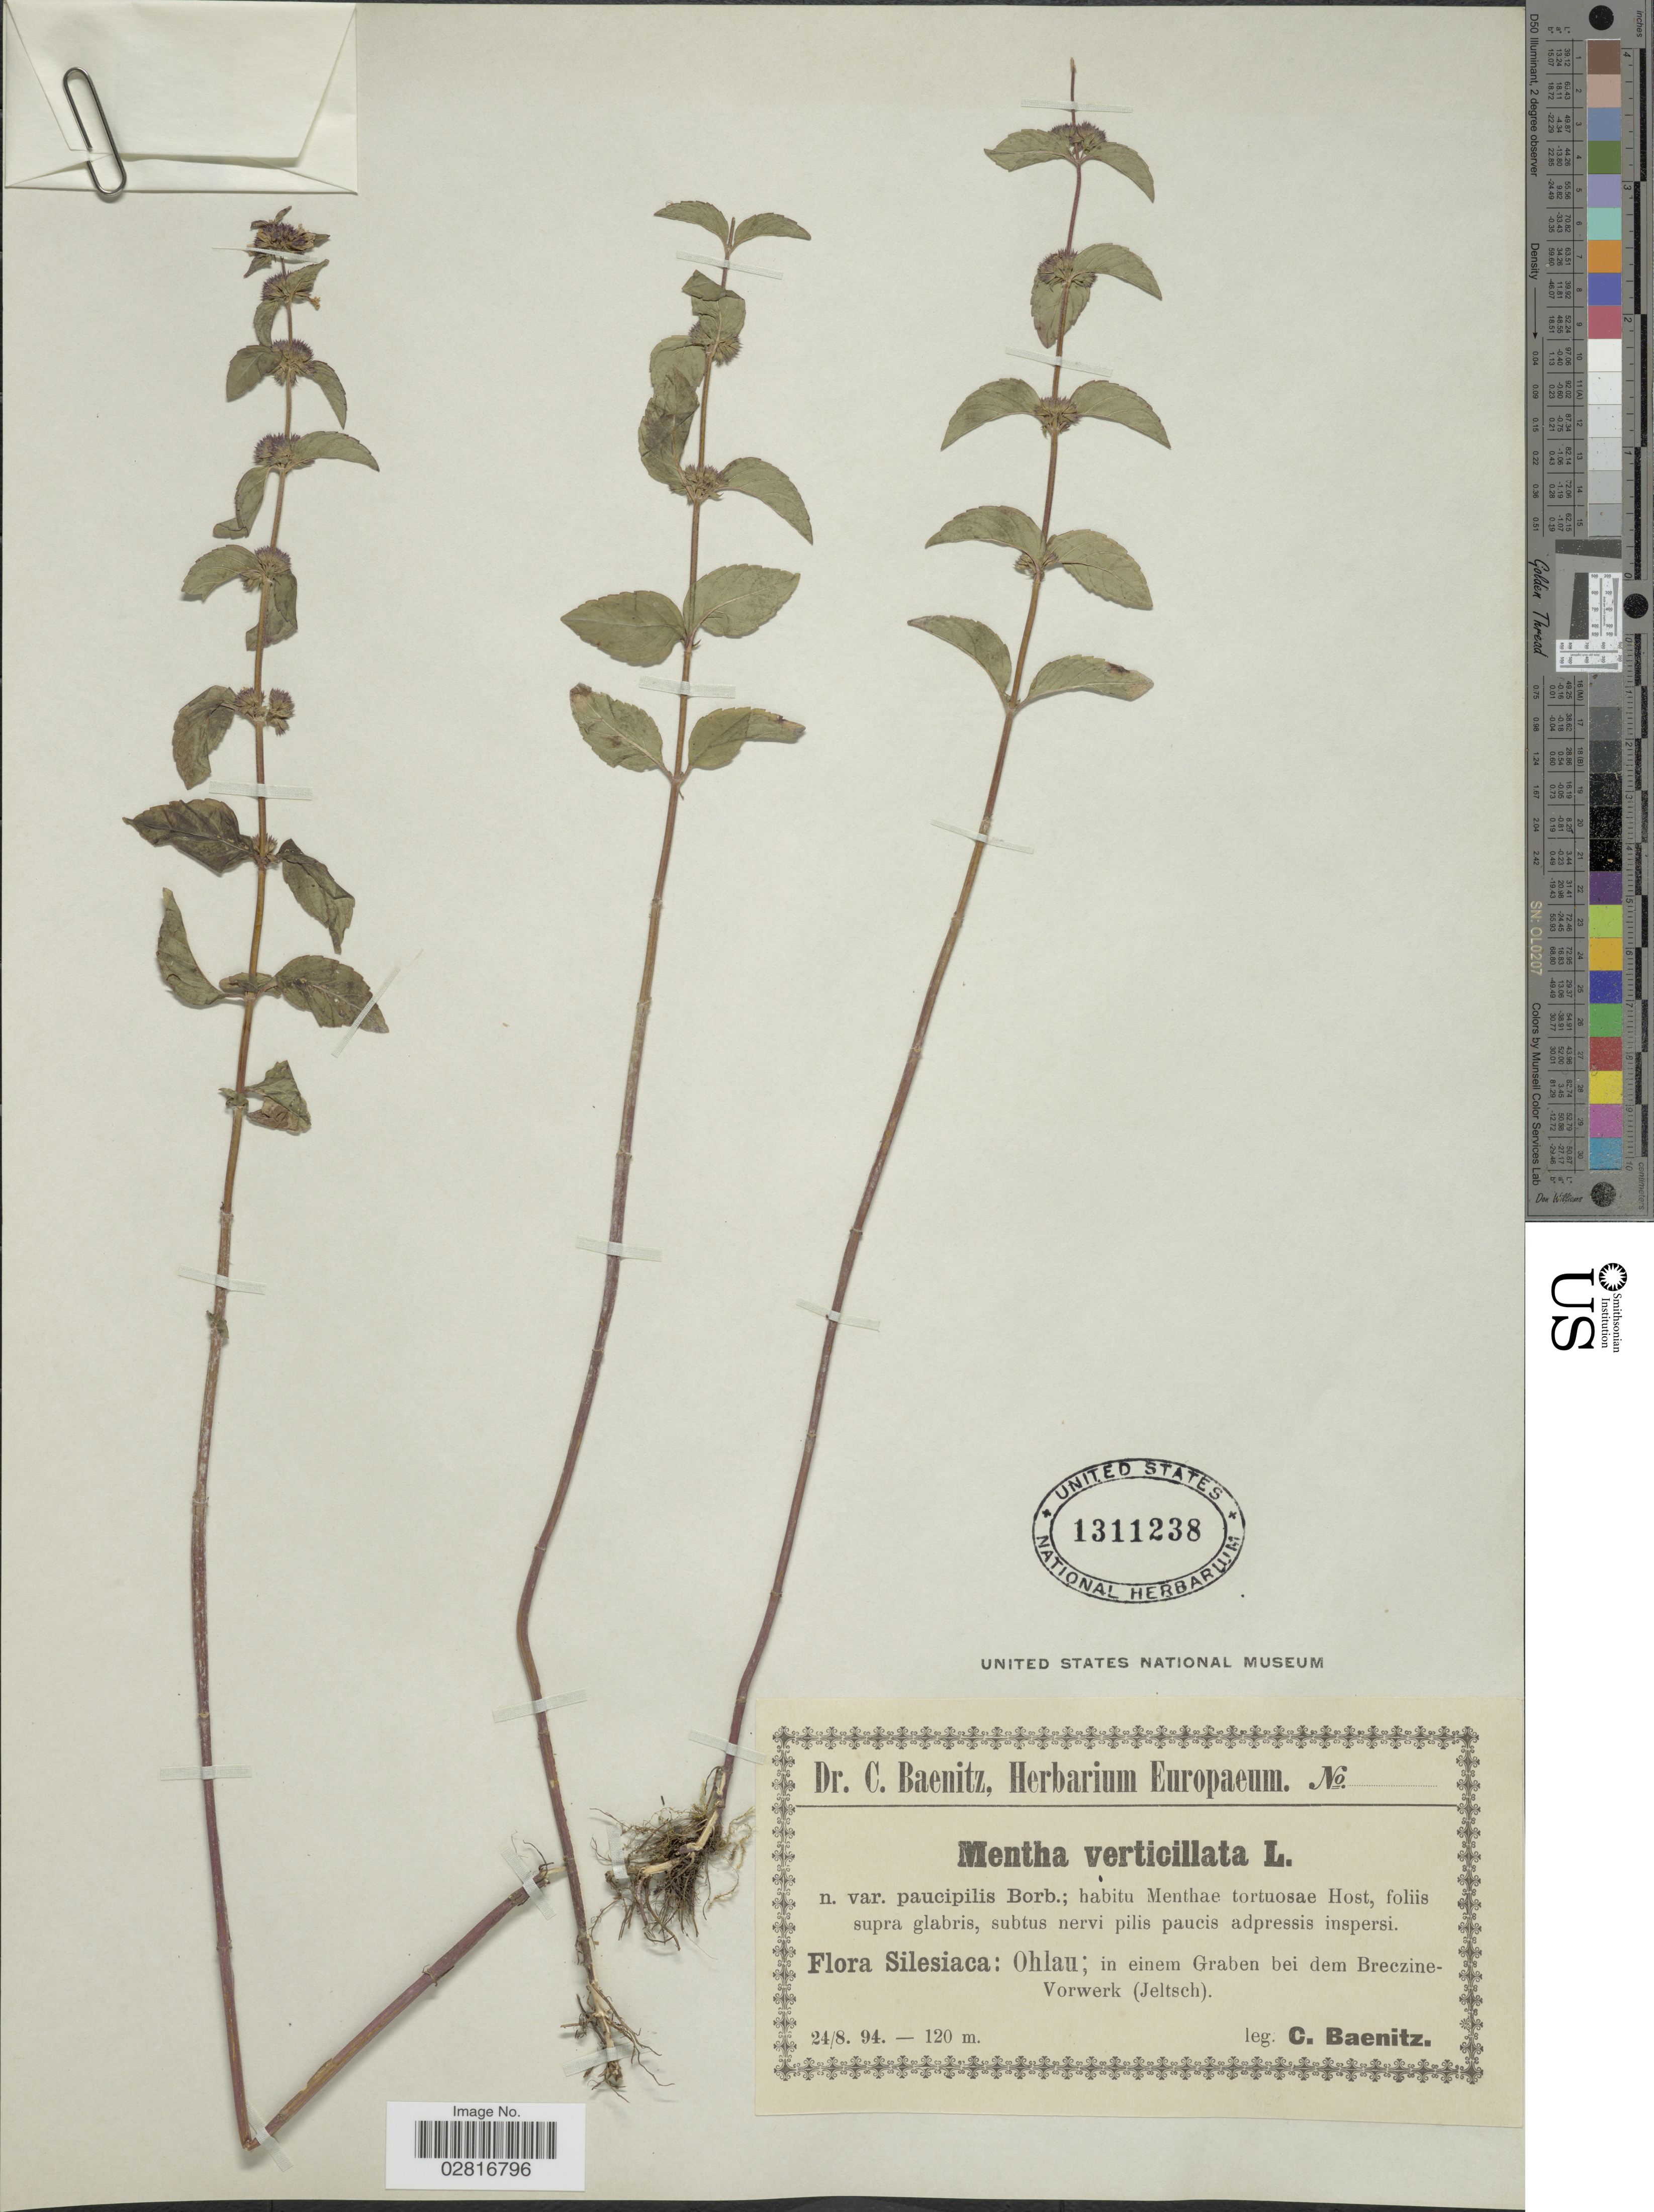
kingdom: Plantae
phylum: Tracheophyta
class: Magnoliopsida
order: Lamiales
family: Lamiaceae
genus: Mentha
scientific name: Mentha x verticillata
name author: L.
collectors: C. G. Baenitz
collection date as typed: Transcribed d/m/y: 24/8/94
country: Poland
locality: Silesiaca: Ohlau; in einem Graben bei dem Breczine-Vorwerk (Jelitsch)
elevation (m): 120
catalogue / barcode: US 1311238